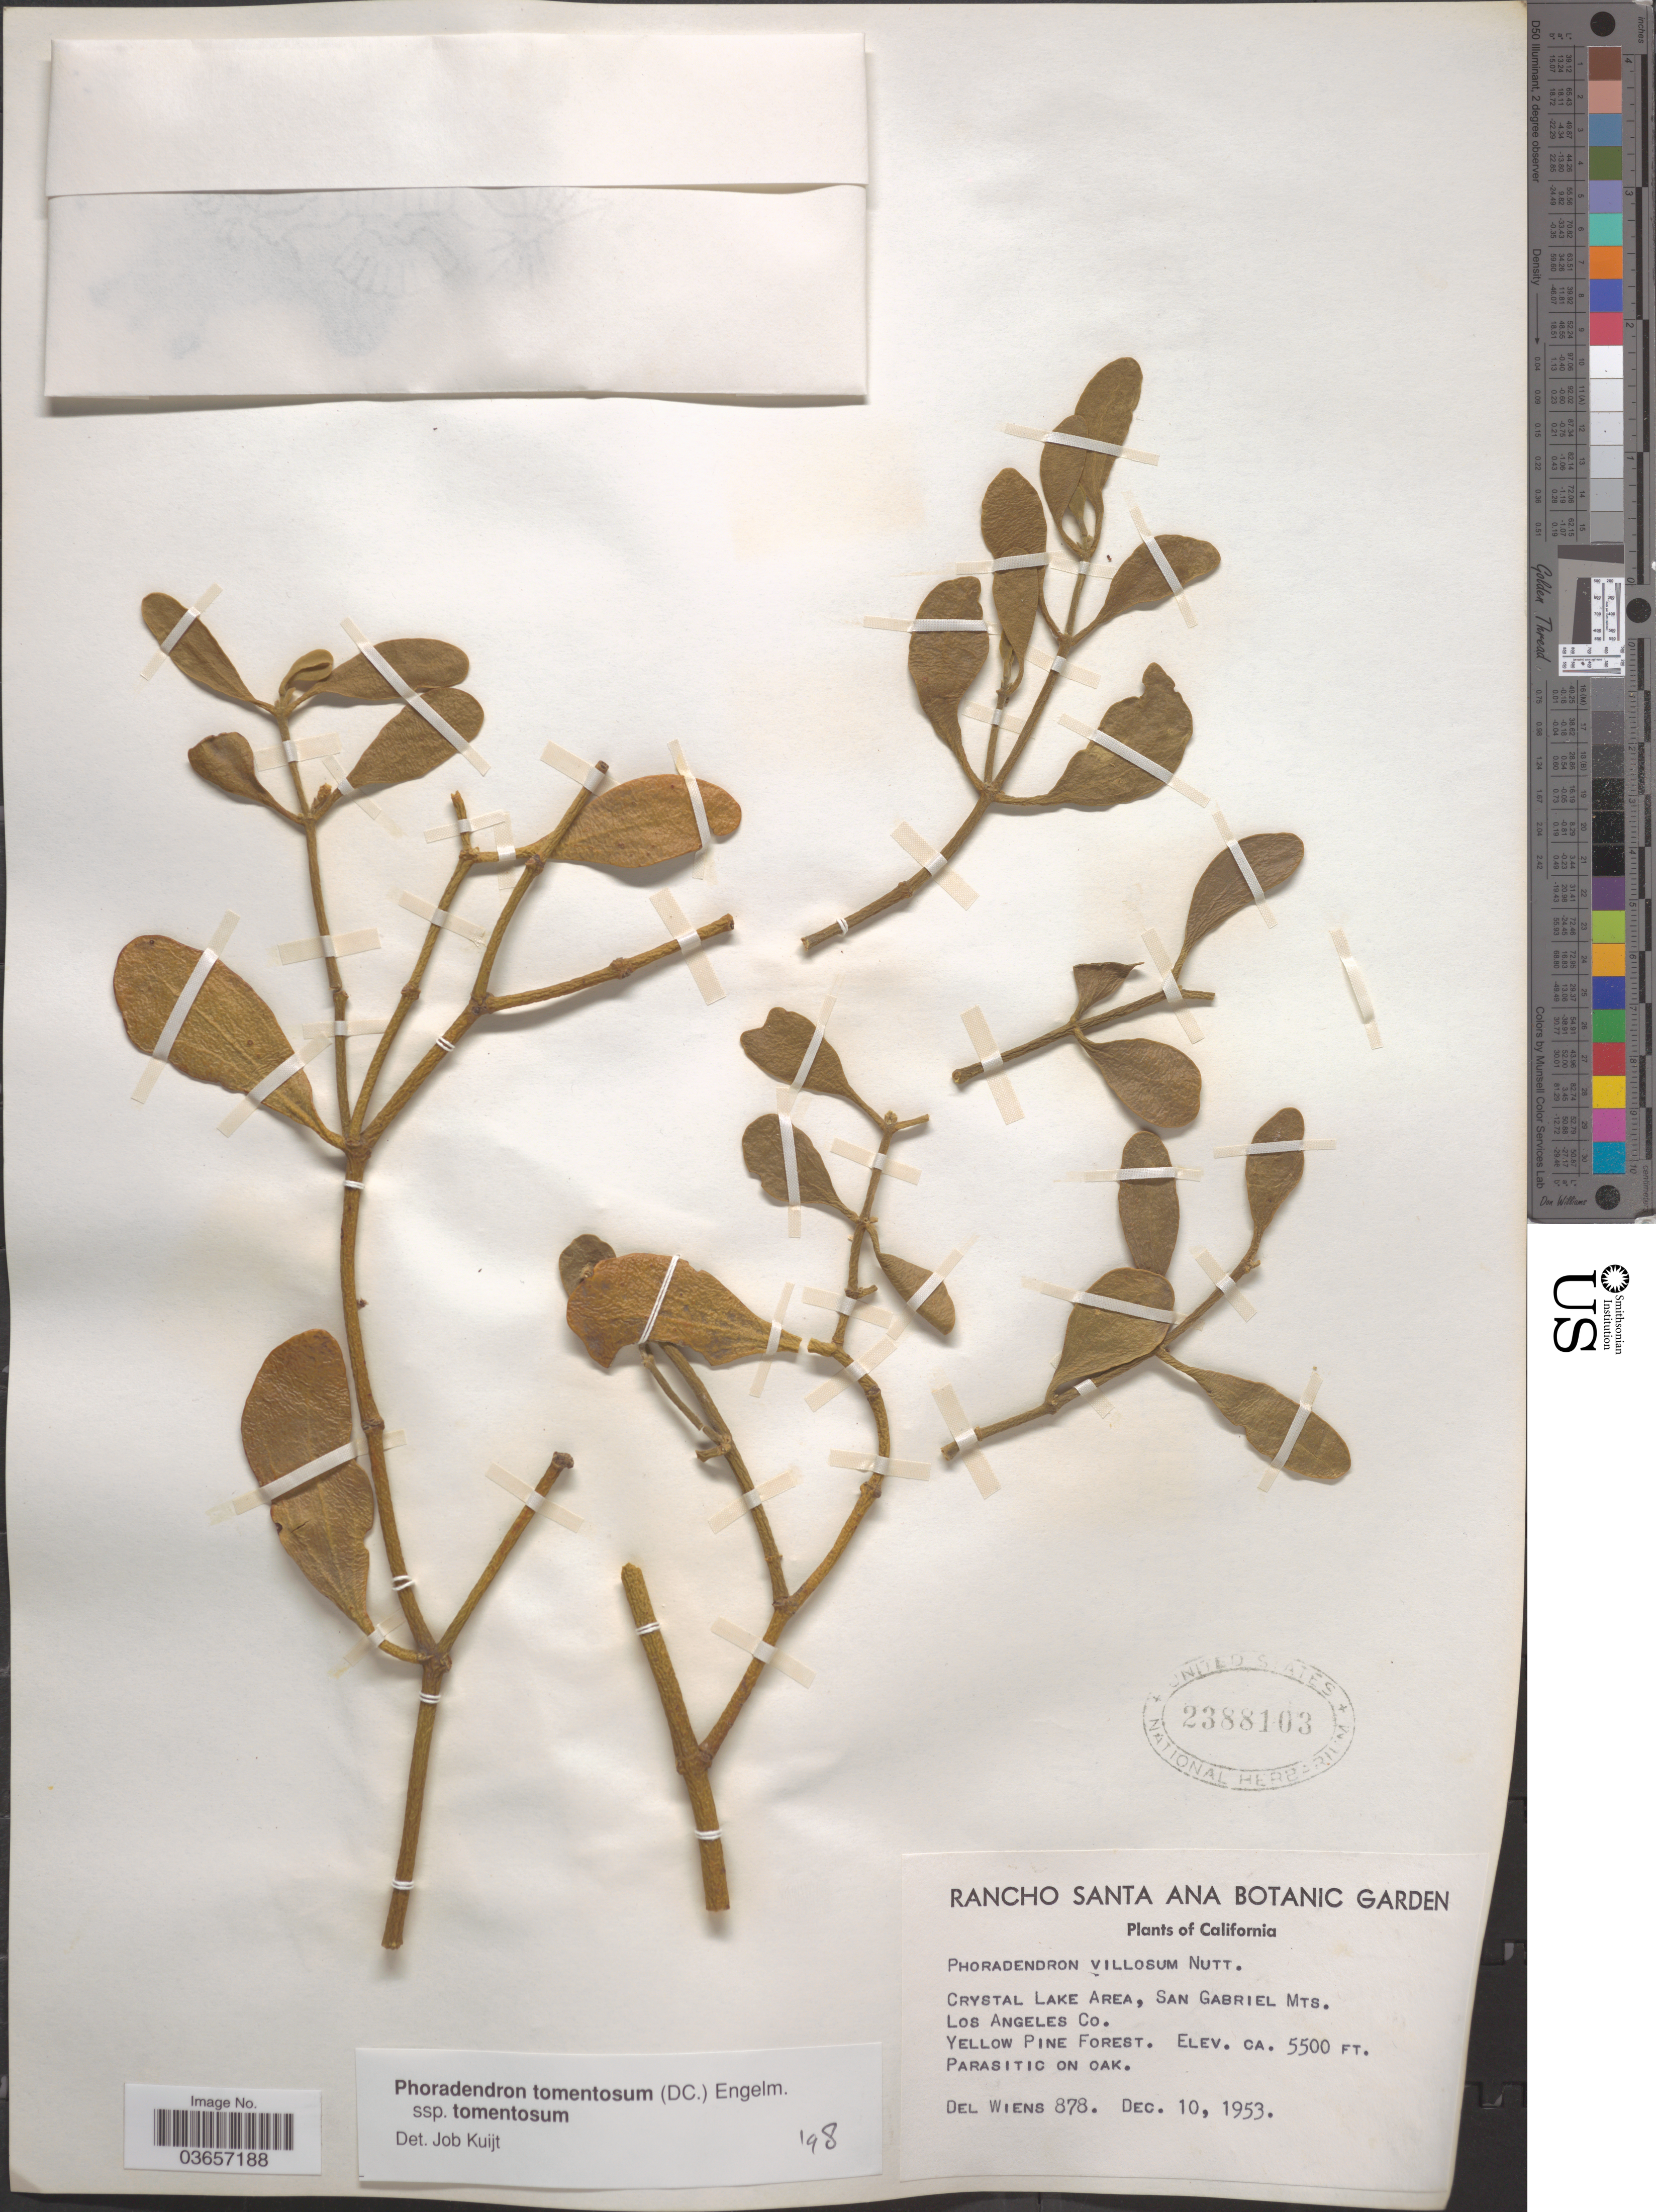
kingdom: Plantae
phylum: Tracheophyta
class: Magnoliopsida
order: Santalales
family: Viscaceae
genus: Phoradendron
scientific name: Phoradendron tomentosum subsp. tomentosum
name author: DC.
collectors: D. Wiens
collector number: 878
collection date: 1953-12-10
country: United States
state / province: California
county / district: Los Angeles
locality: Crystal Lake Area, San Gabriel Mts. Los Angeles Co.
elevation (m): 1676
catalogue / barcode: US 2388103